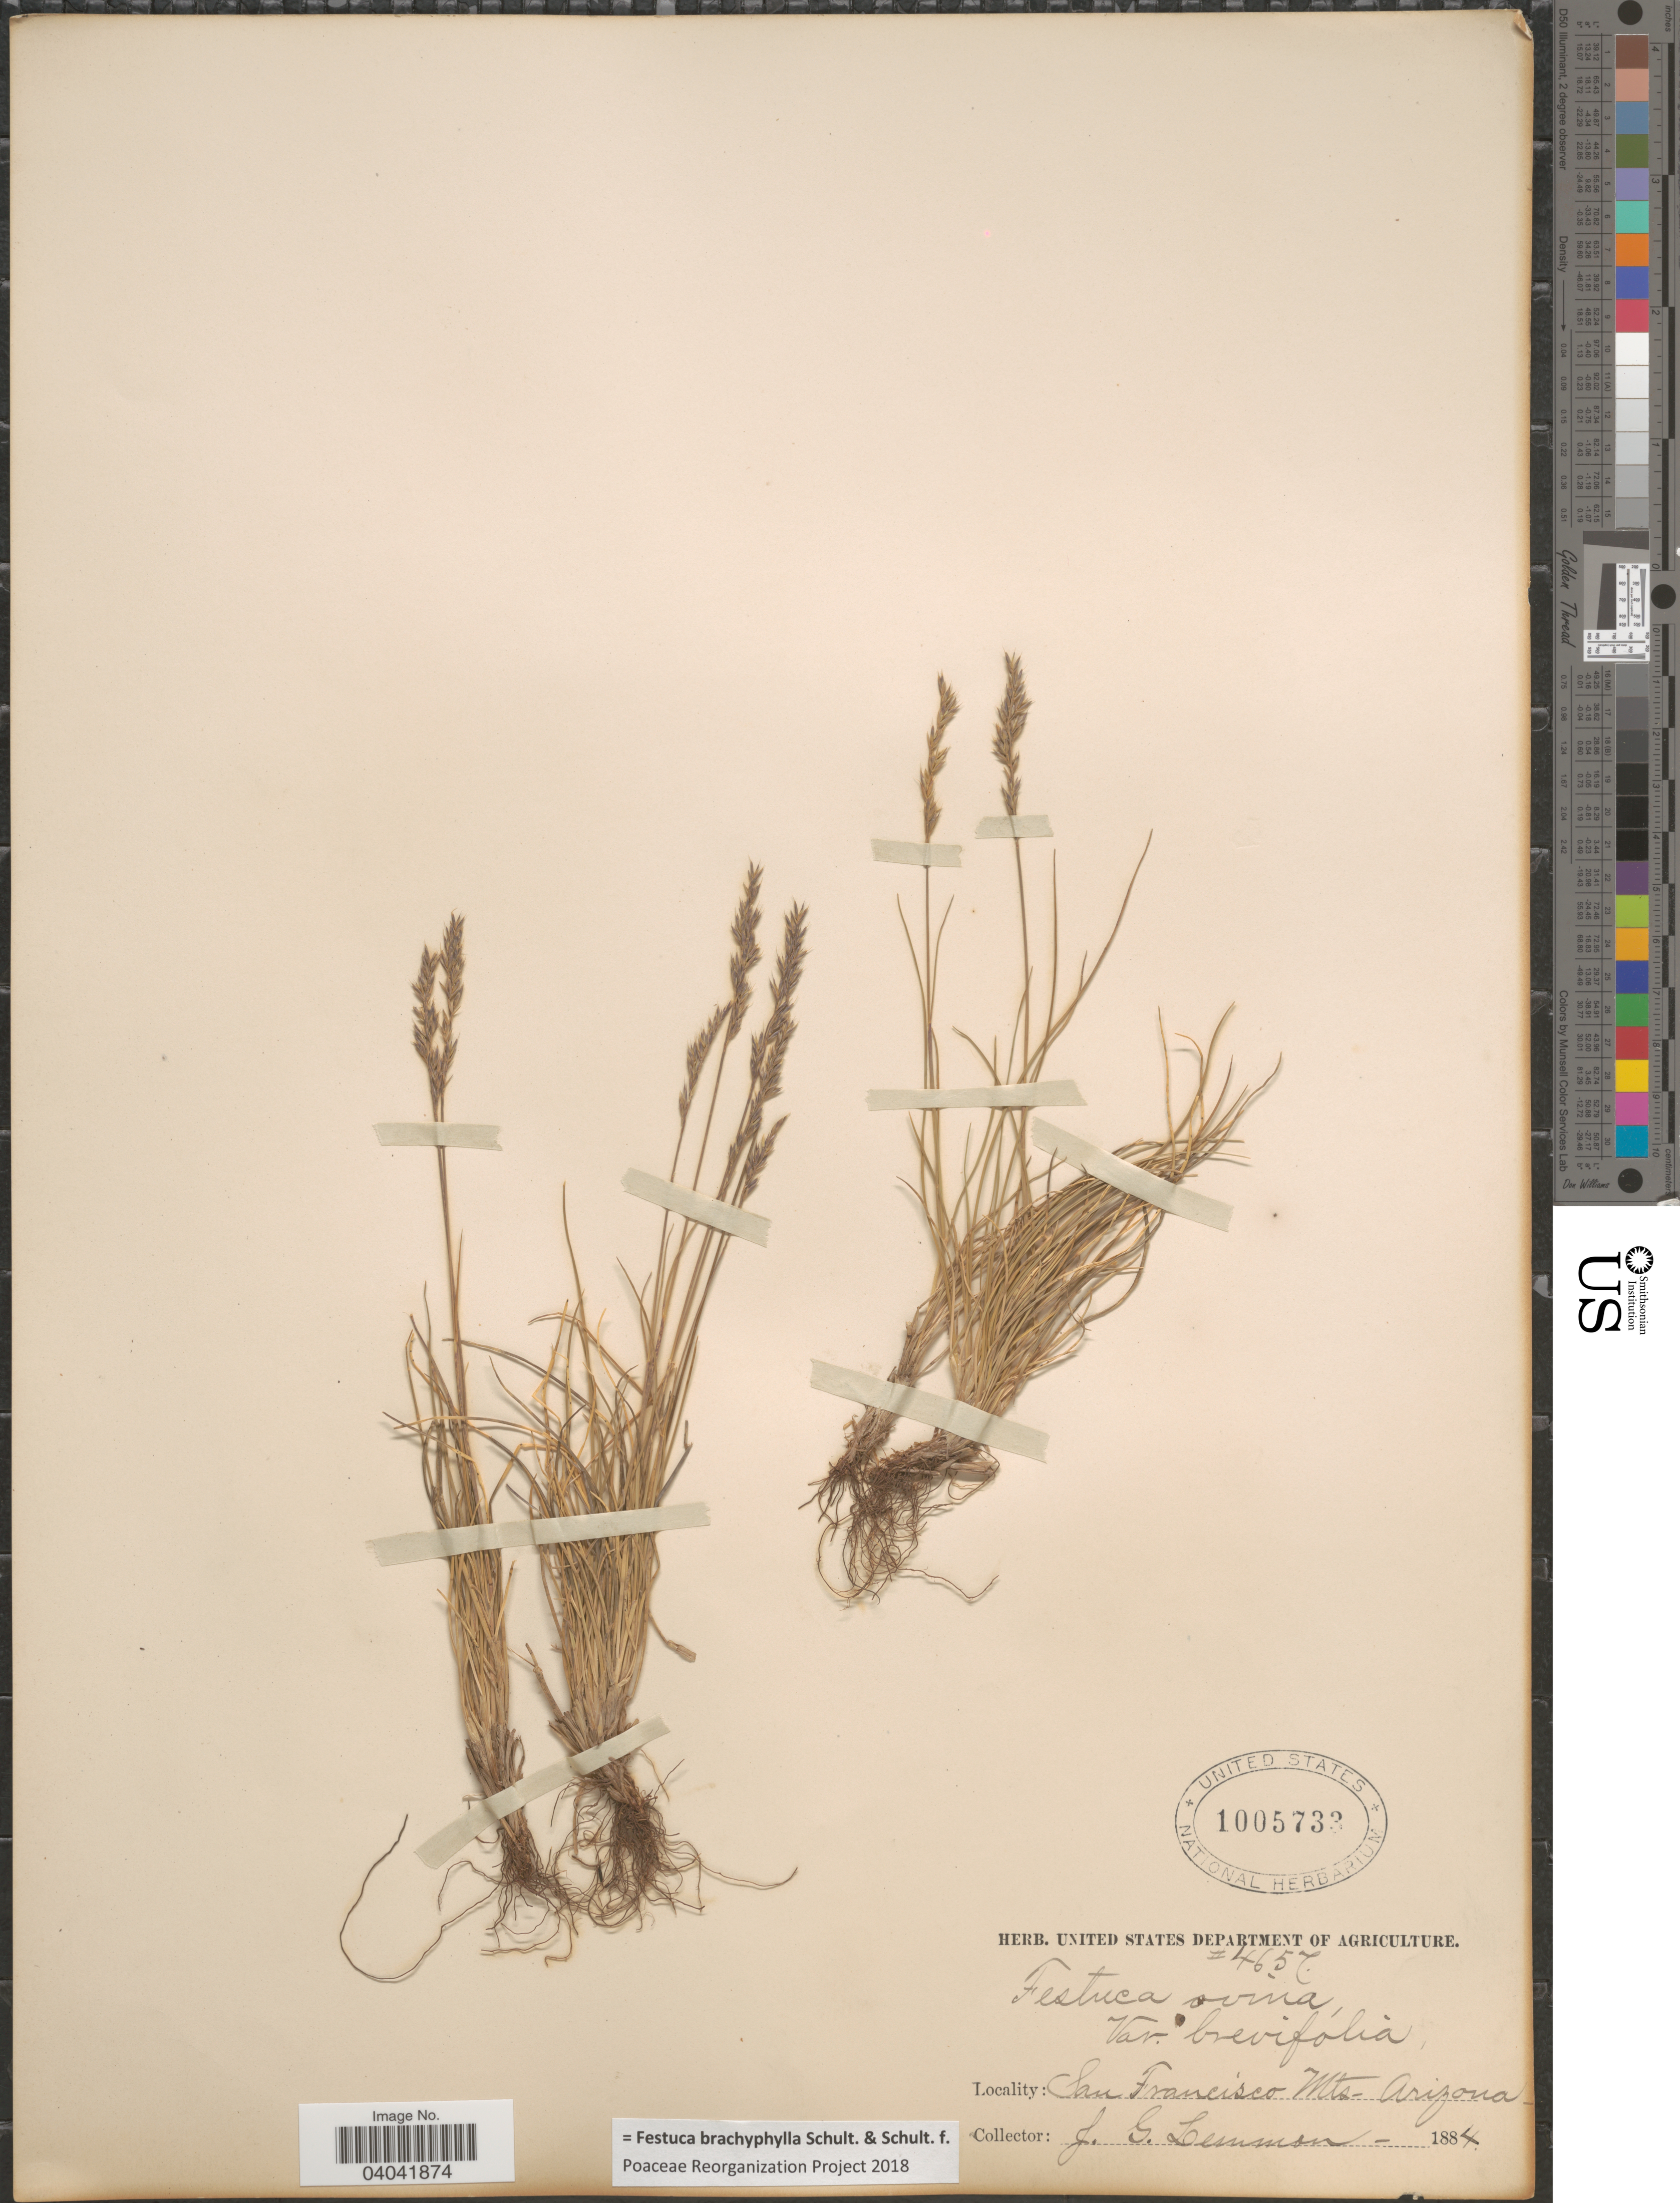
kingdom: Plantae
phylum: Tracheophyta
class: Liliopsida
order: Poales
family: Poaceae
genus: Festuca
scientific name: Festuca brachyphylla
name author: Schult. & Schult. f.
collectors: J. Lemmon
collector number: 4657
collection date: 1884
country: United States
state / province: Arizona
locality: San Francisco Mts.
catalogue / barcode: US 1005733